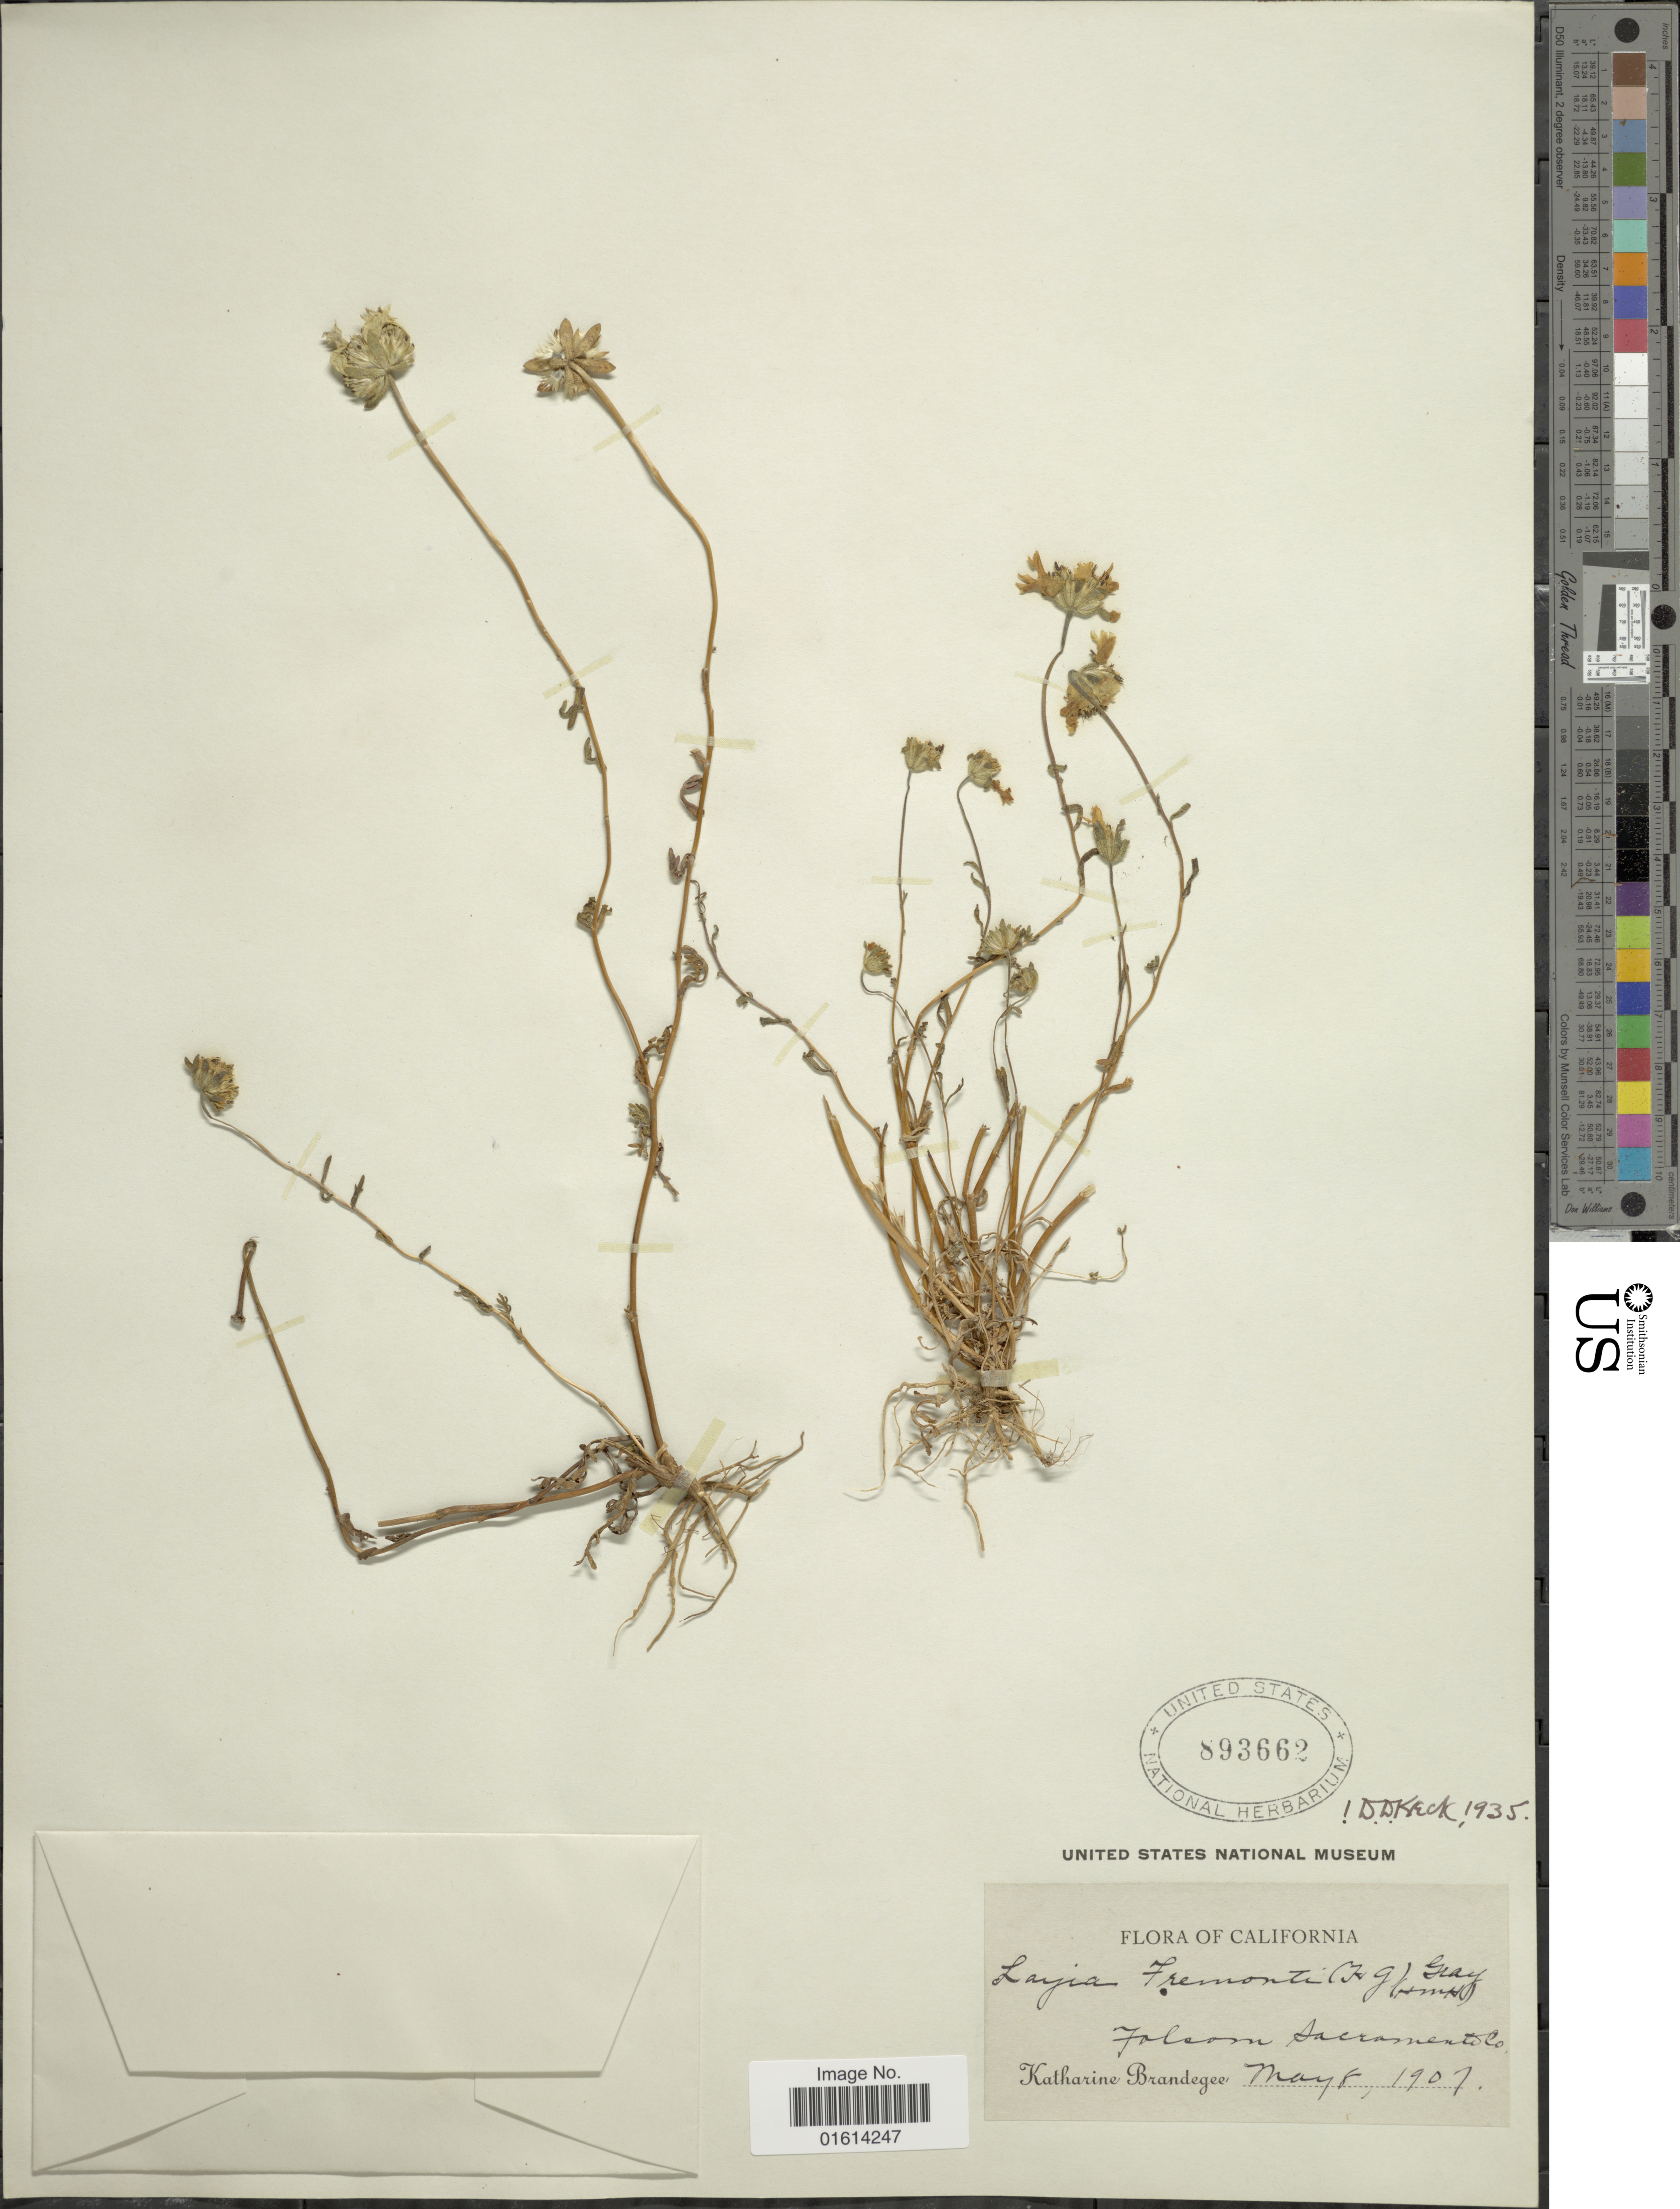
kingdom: Plantae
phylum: Tracheophyta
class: Magnoliopsida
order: Asterales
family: Asteraceae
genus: Layia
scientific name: Layia fremontii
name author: A. Gray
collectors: M. K. Brandegee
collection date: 1907-05-08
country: United States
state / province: California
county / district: Sacramento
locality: Folsom, Sacramento Co.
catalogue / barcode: US 893662